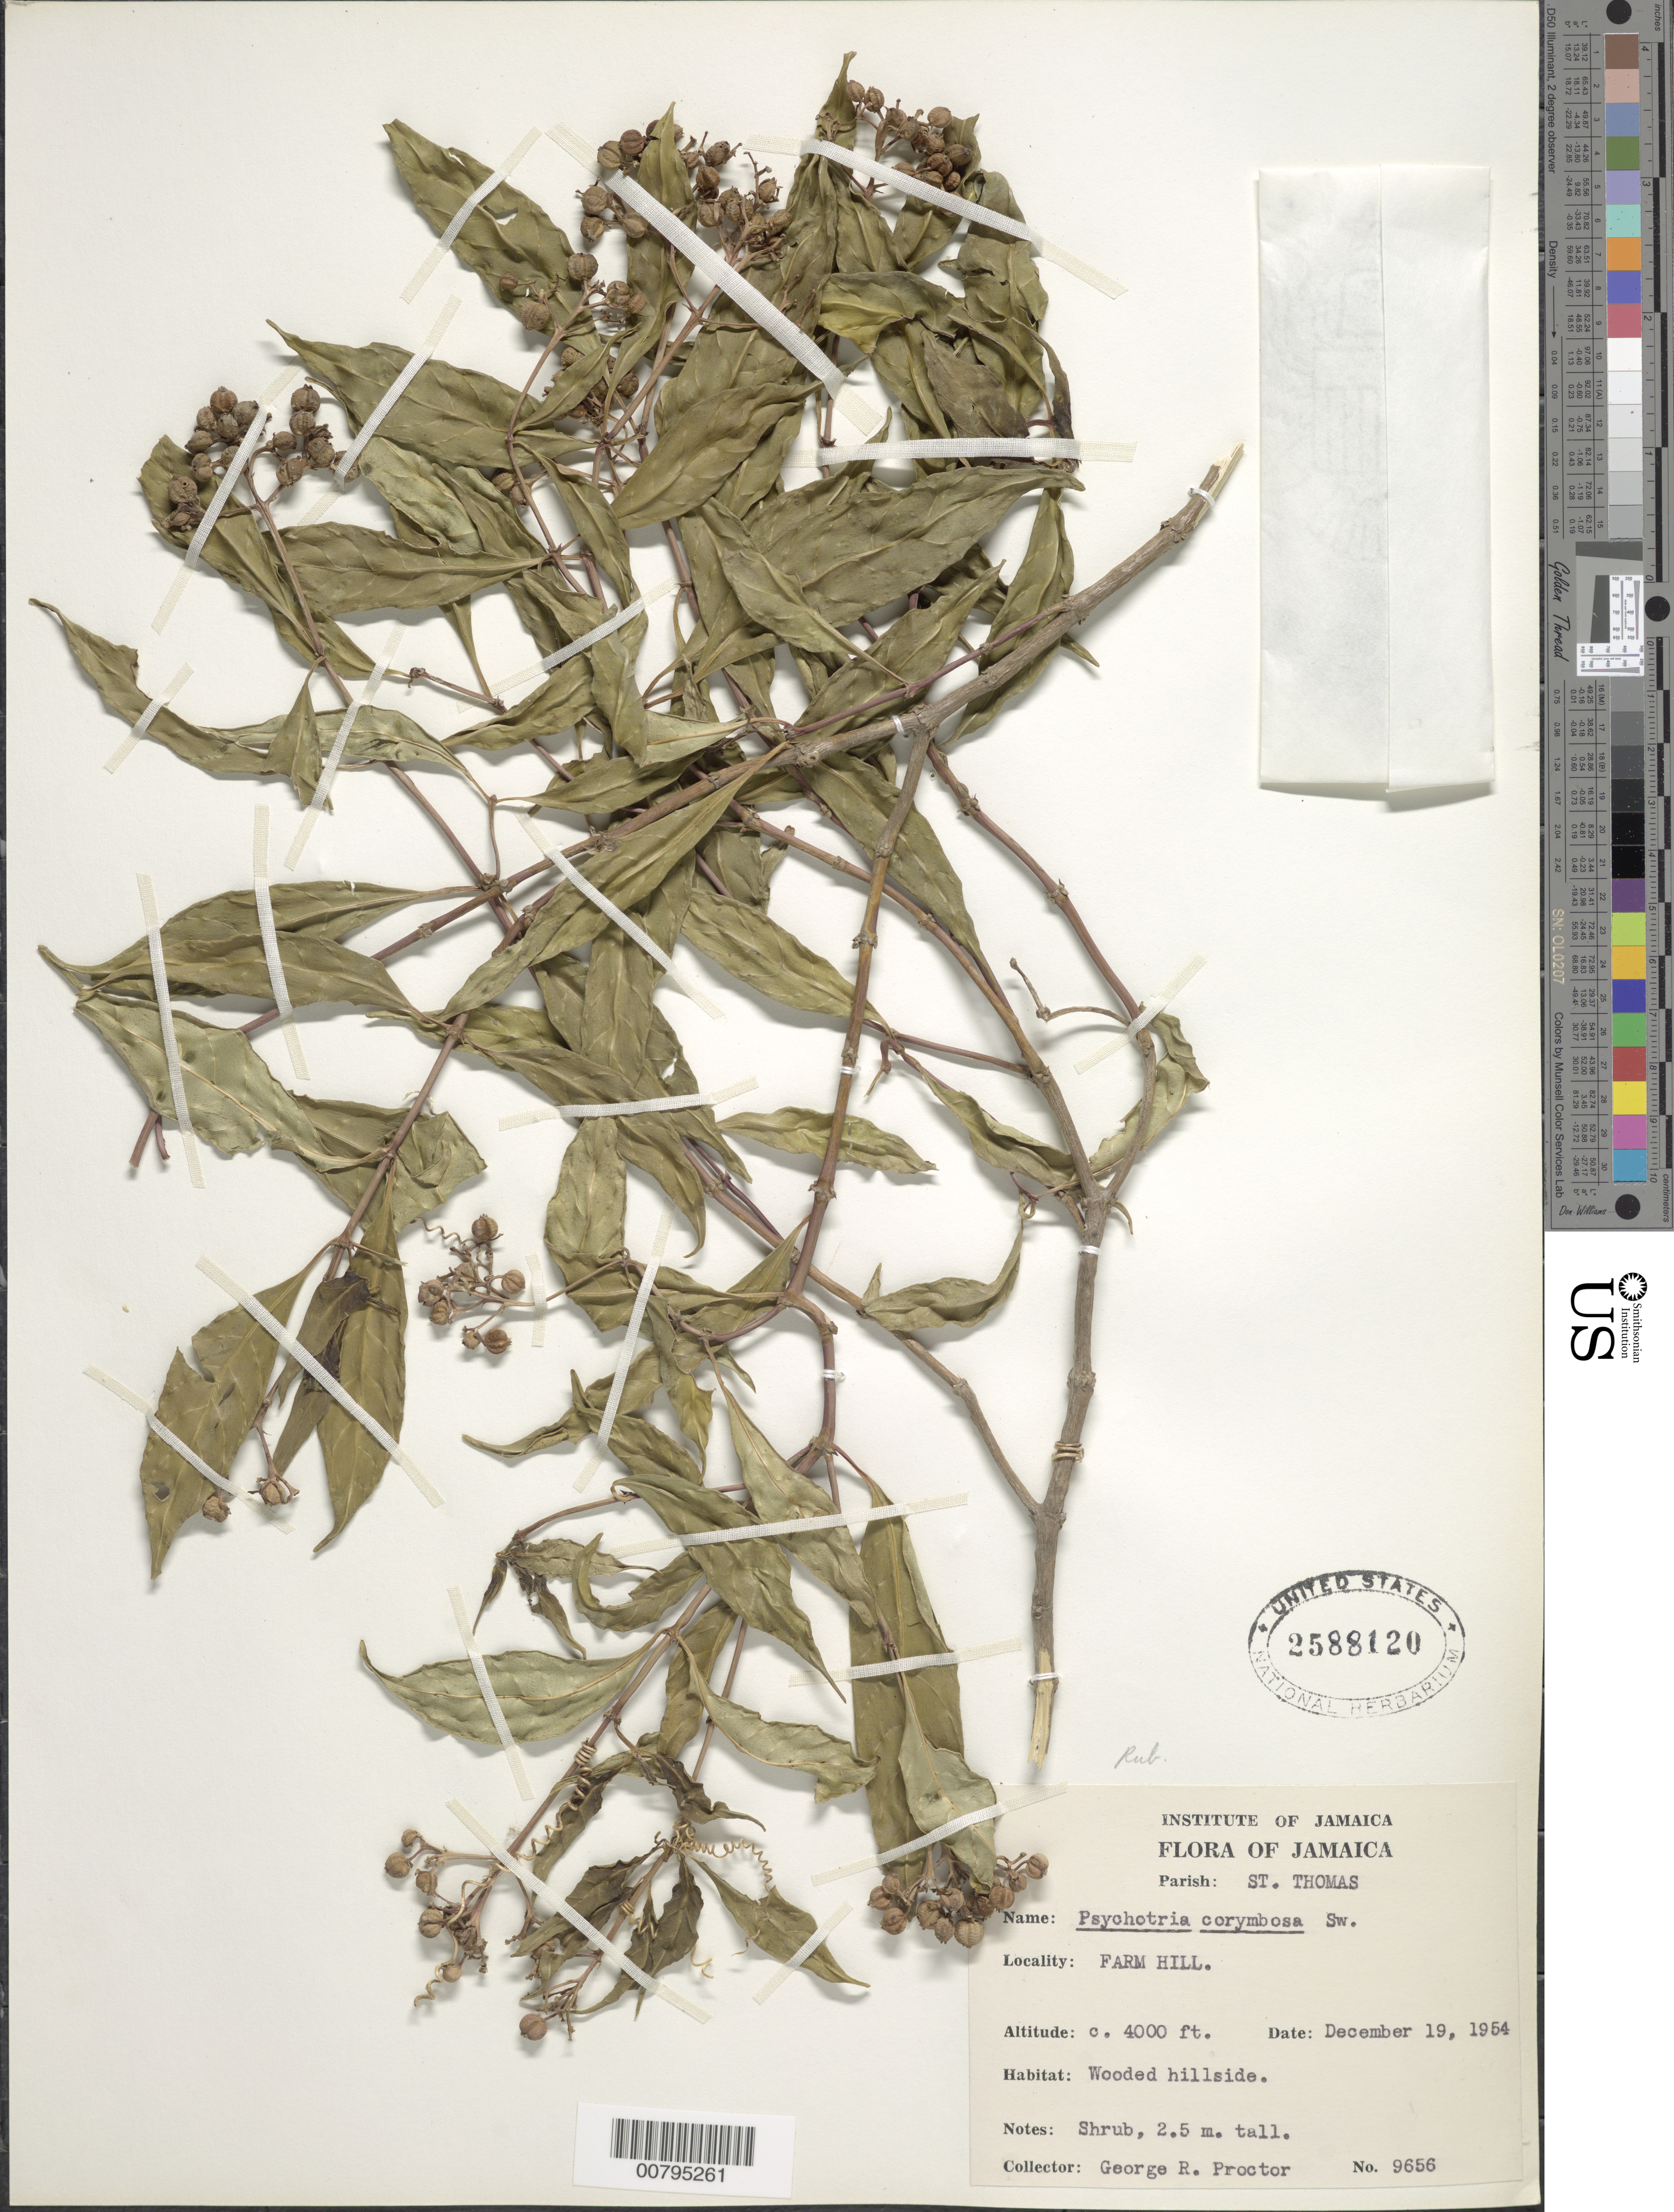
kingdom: Plantae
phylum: Tracheophyta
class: Magnoliopsida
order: Gentianales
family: Rubiaceae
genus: Psychotria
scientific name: Psychotria corymbosa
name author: Sw.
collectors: G. R. Proctor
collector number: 9656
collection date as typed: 19 Dec 1954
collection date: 1954-12-19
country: Jamaica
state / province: Saint Thomas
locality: Farm Hill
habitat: Wooded hillside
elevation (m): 1219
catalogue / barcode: US 2588120